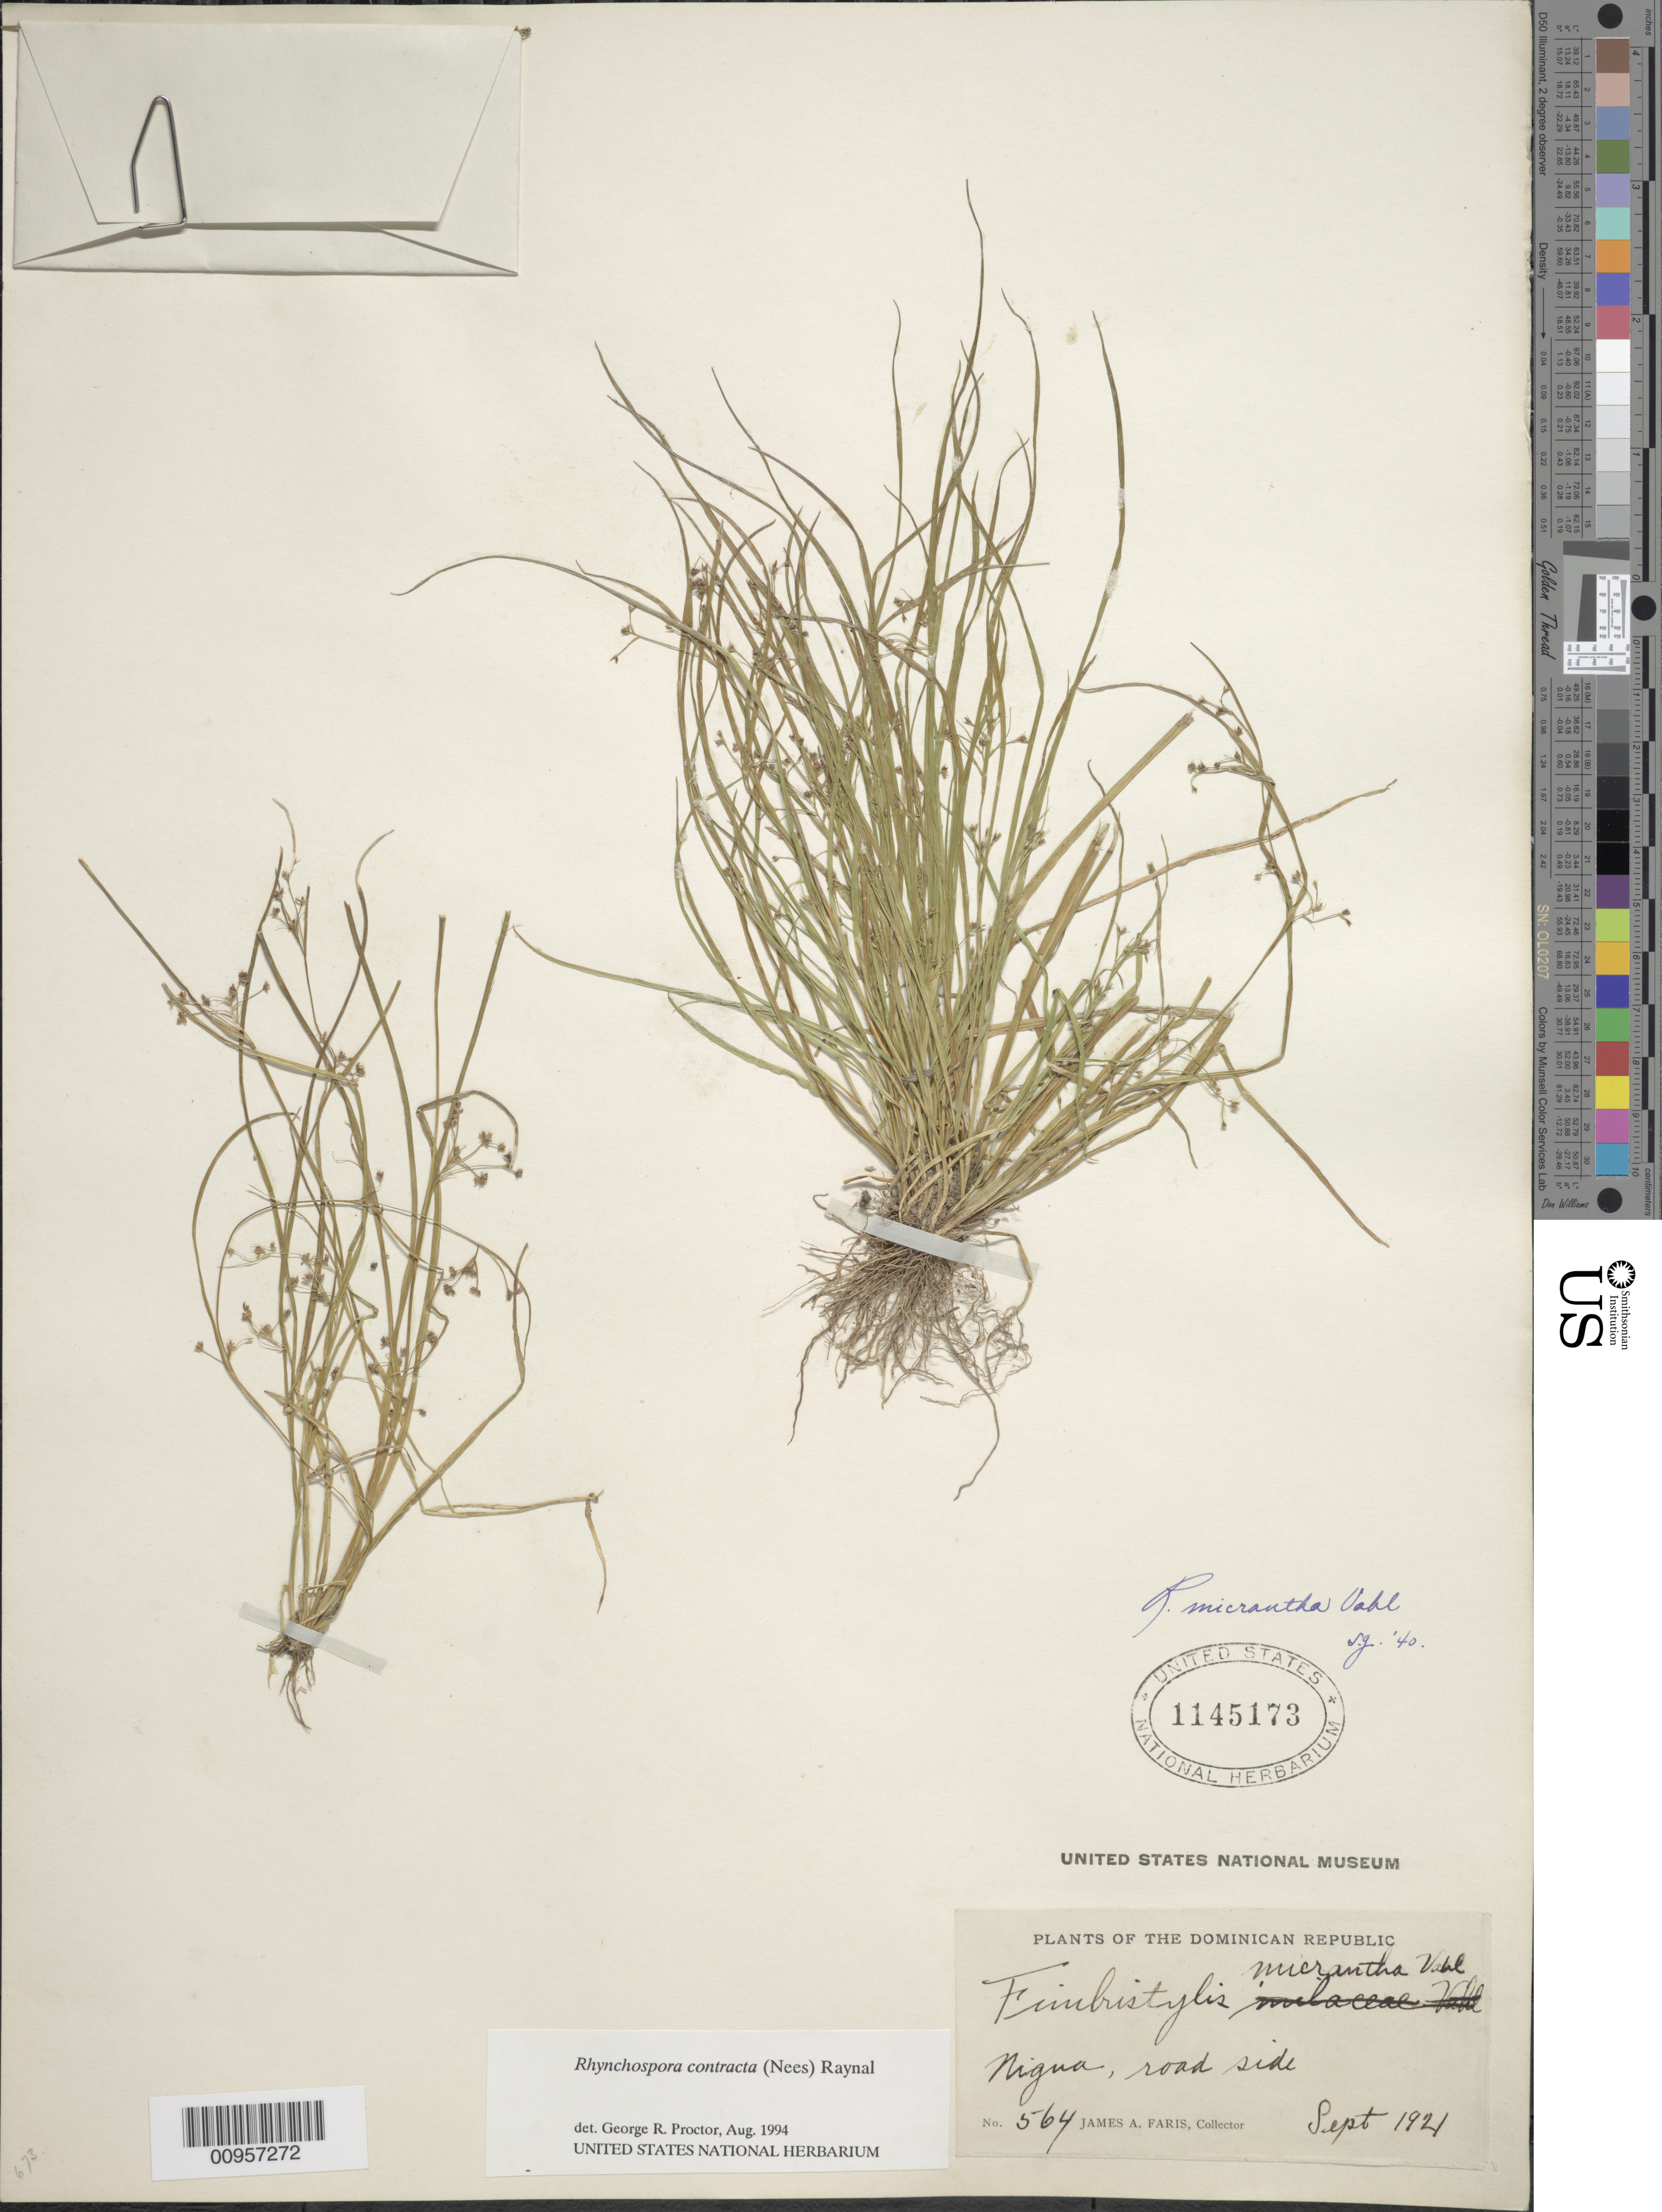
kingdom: Plantae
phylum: Tracheophyta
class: Liliopsida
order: Poales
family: Cyperaceae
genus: Rhynchospora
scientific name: Rhynchospora contracta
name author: (Nees) J. Raynal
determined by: Proctor, G. R.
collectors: J. Faris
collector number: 564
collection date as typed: Sep 1921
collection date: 1921-09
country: Dominican Republic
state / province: San Cristóbal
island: Hispaniola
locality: Nigua, roadside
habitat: Roadside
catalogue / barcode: US 1145173